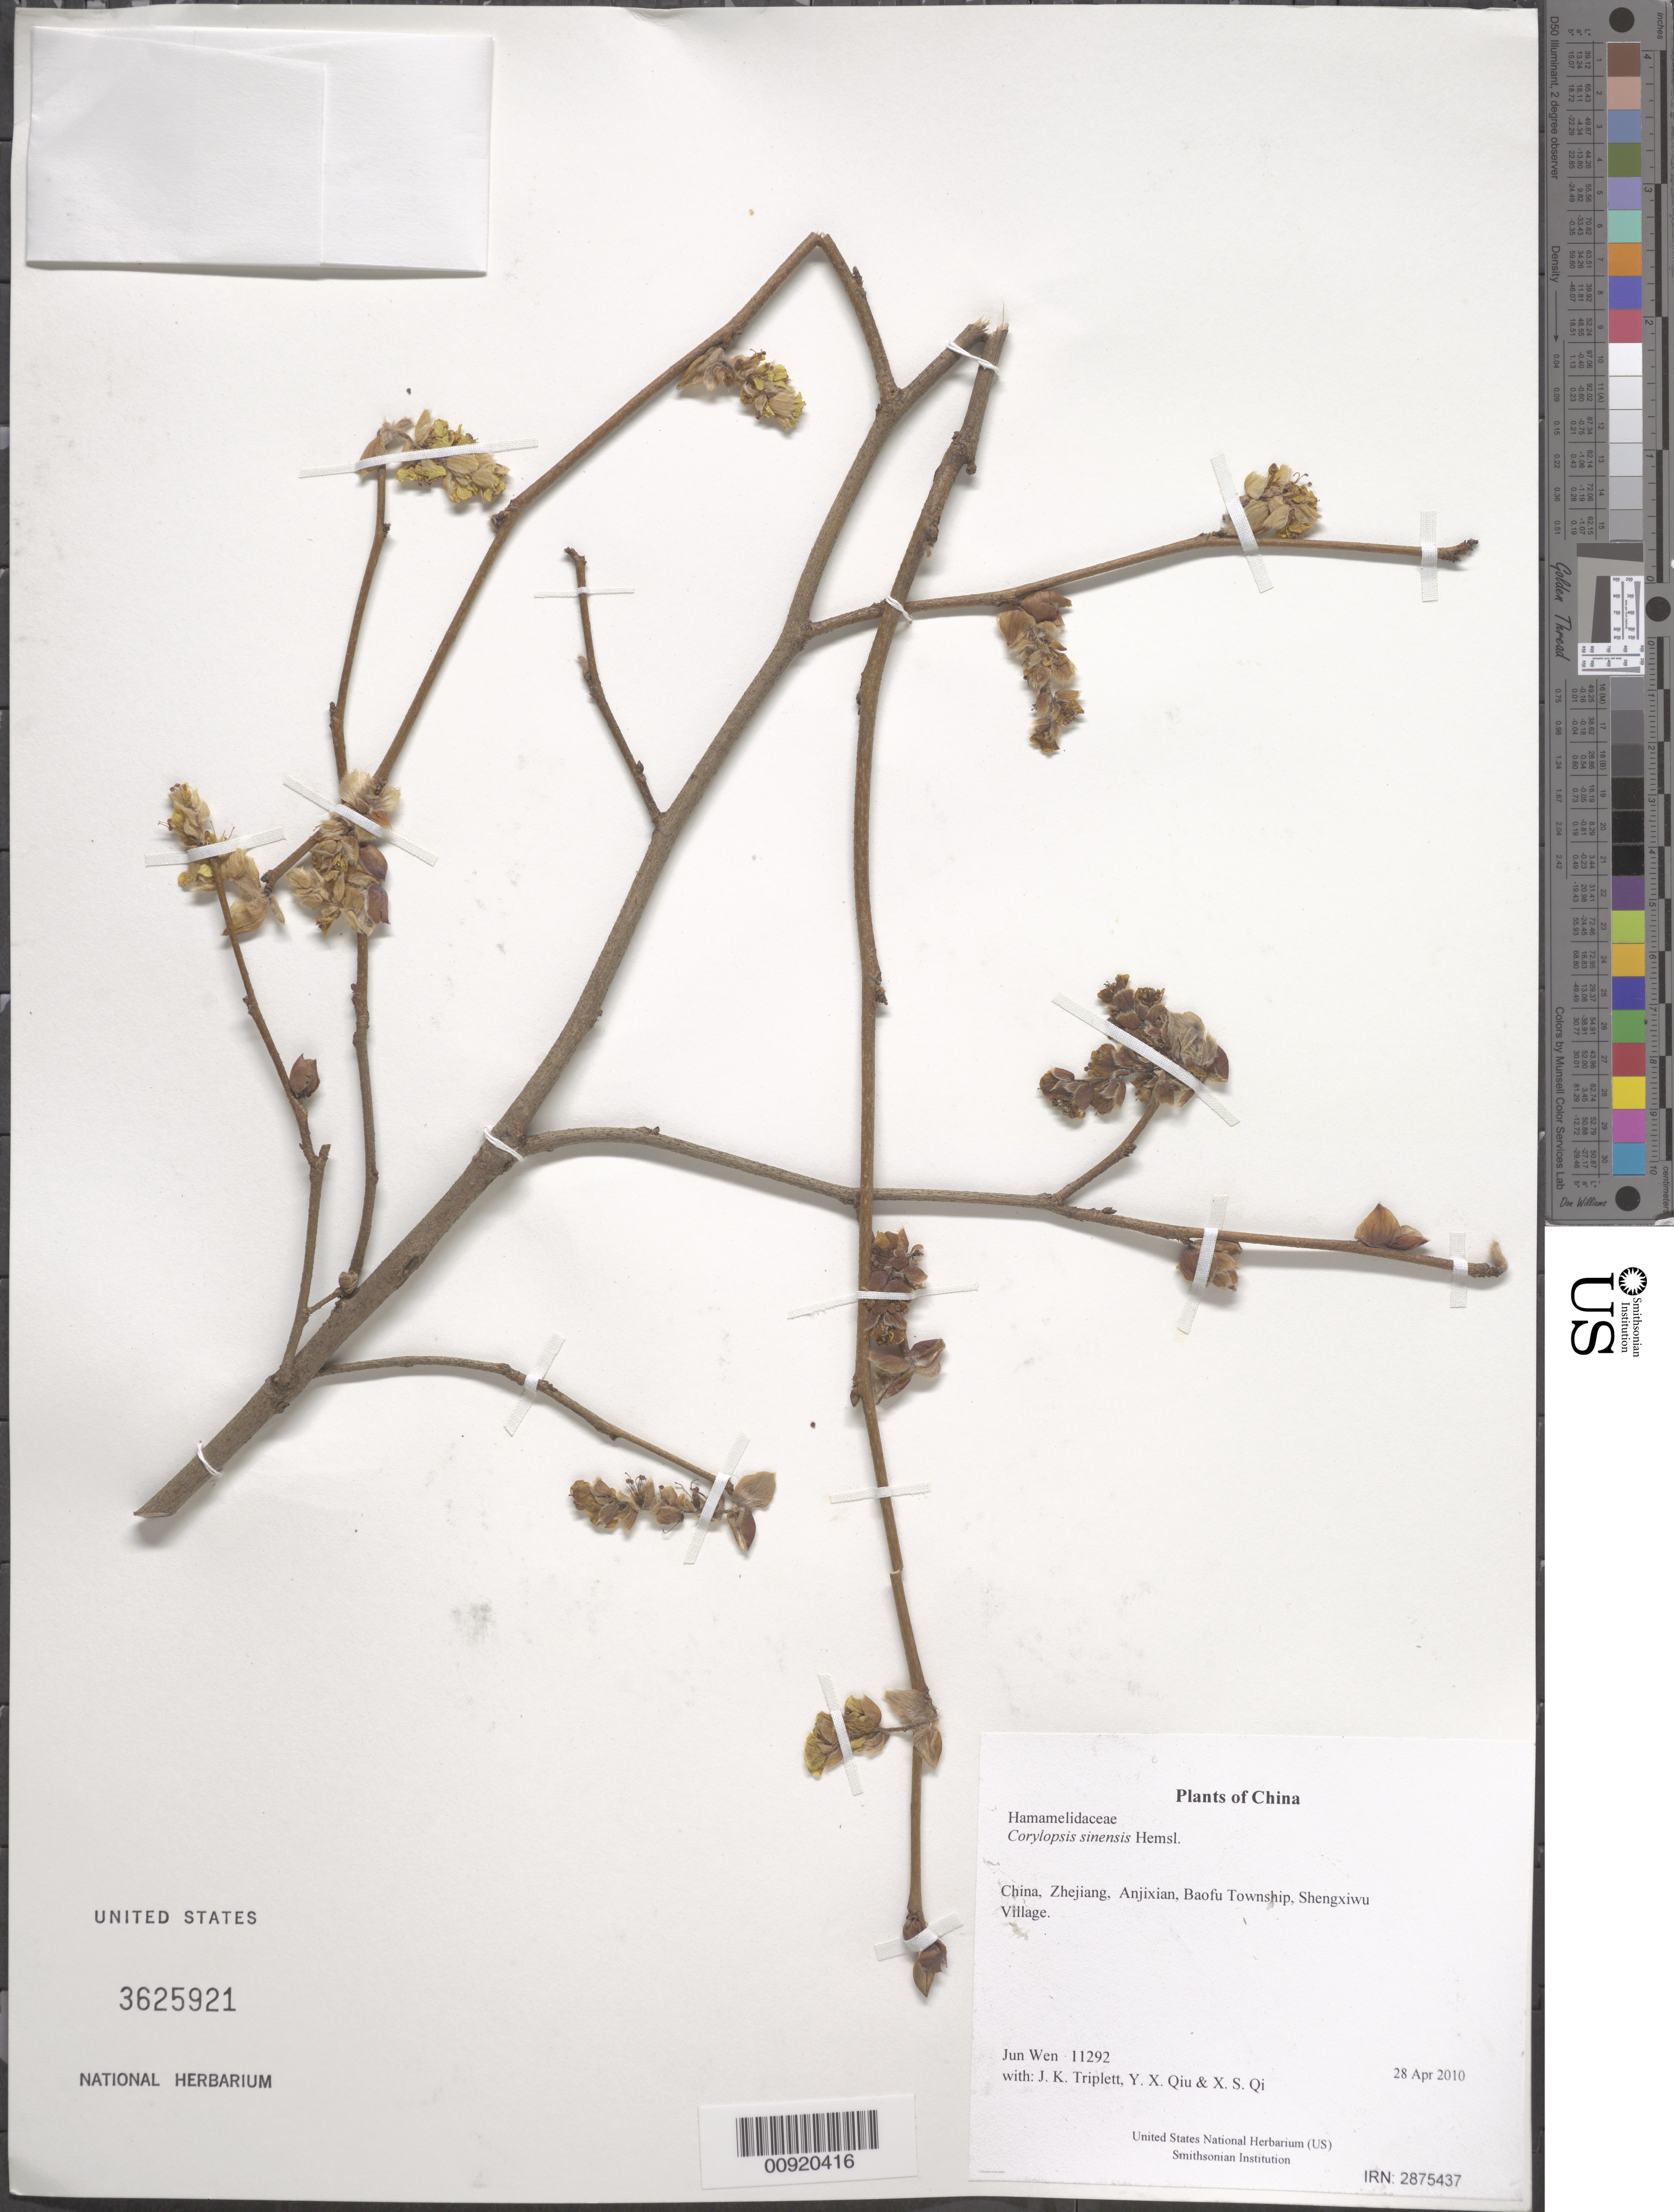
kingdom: Plantae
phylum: Tracheophyta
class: Magnoliopsida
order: Saxifragales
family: Hamamelidaceae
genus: Corylopsis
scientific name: Corylopsis sinensis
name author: Hemsl.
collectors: J. Wen, J. K. Triplett, Y. X. Qiu & X. S. Qi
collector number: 11292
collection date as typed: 28 Apr 2010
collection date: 2010-04-28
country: China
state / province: Zhejiang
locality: Anjixian, Baofu Township, Shengxiwu Village.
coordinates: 30 23.976 N, 119 26.441 E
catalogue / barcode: US 3625921